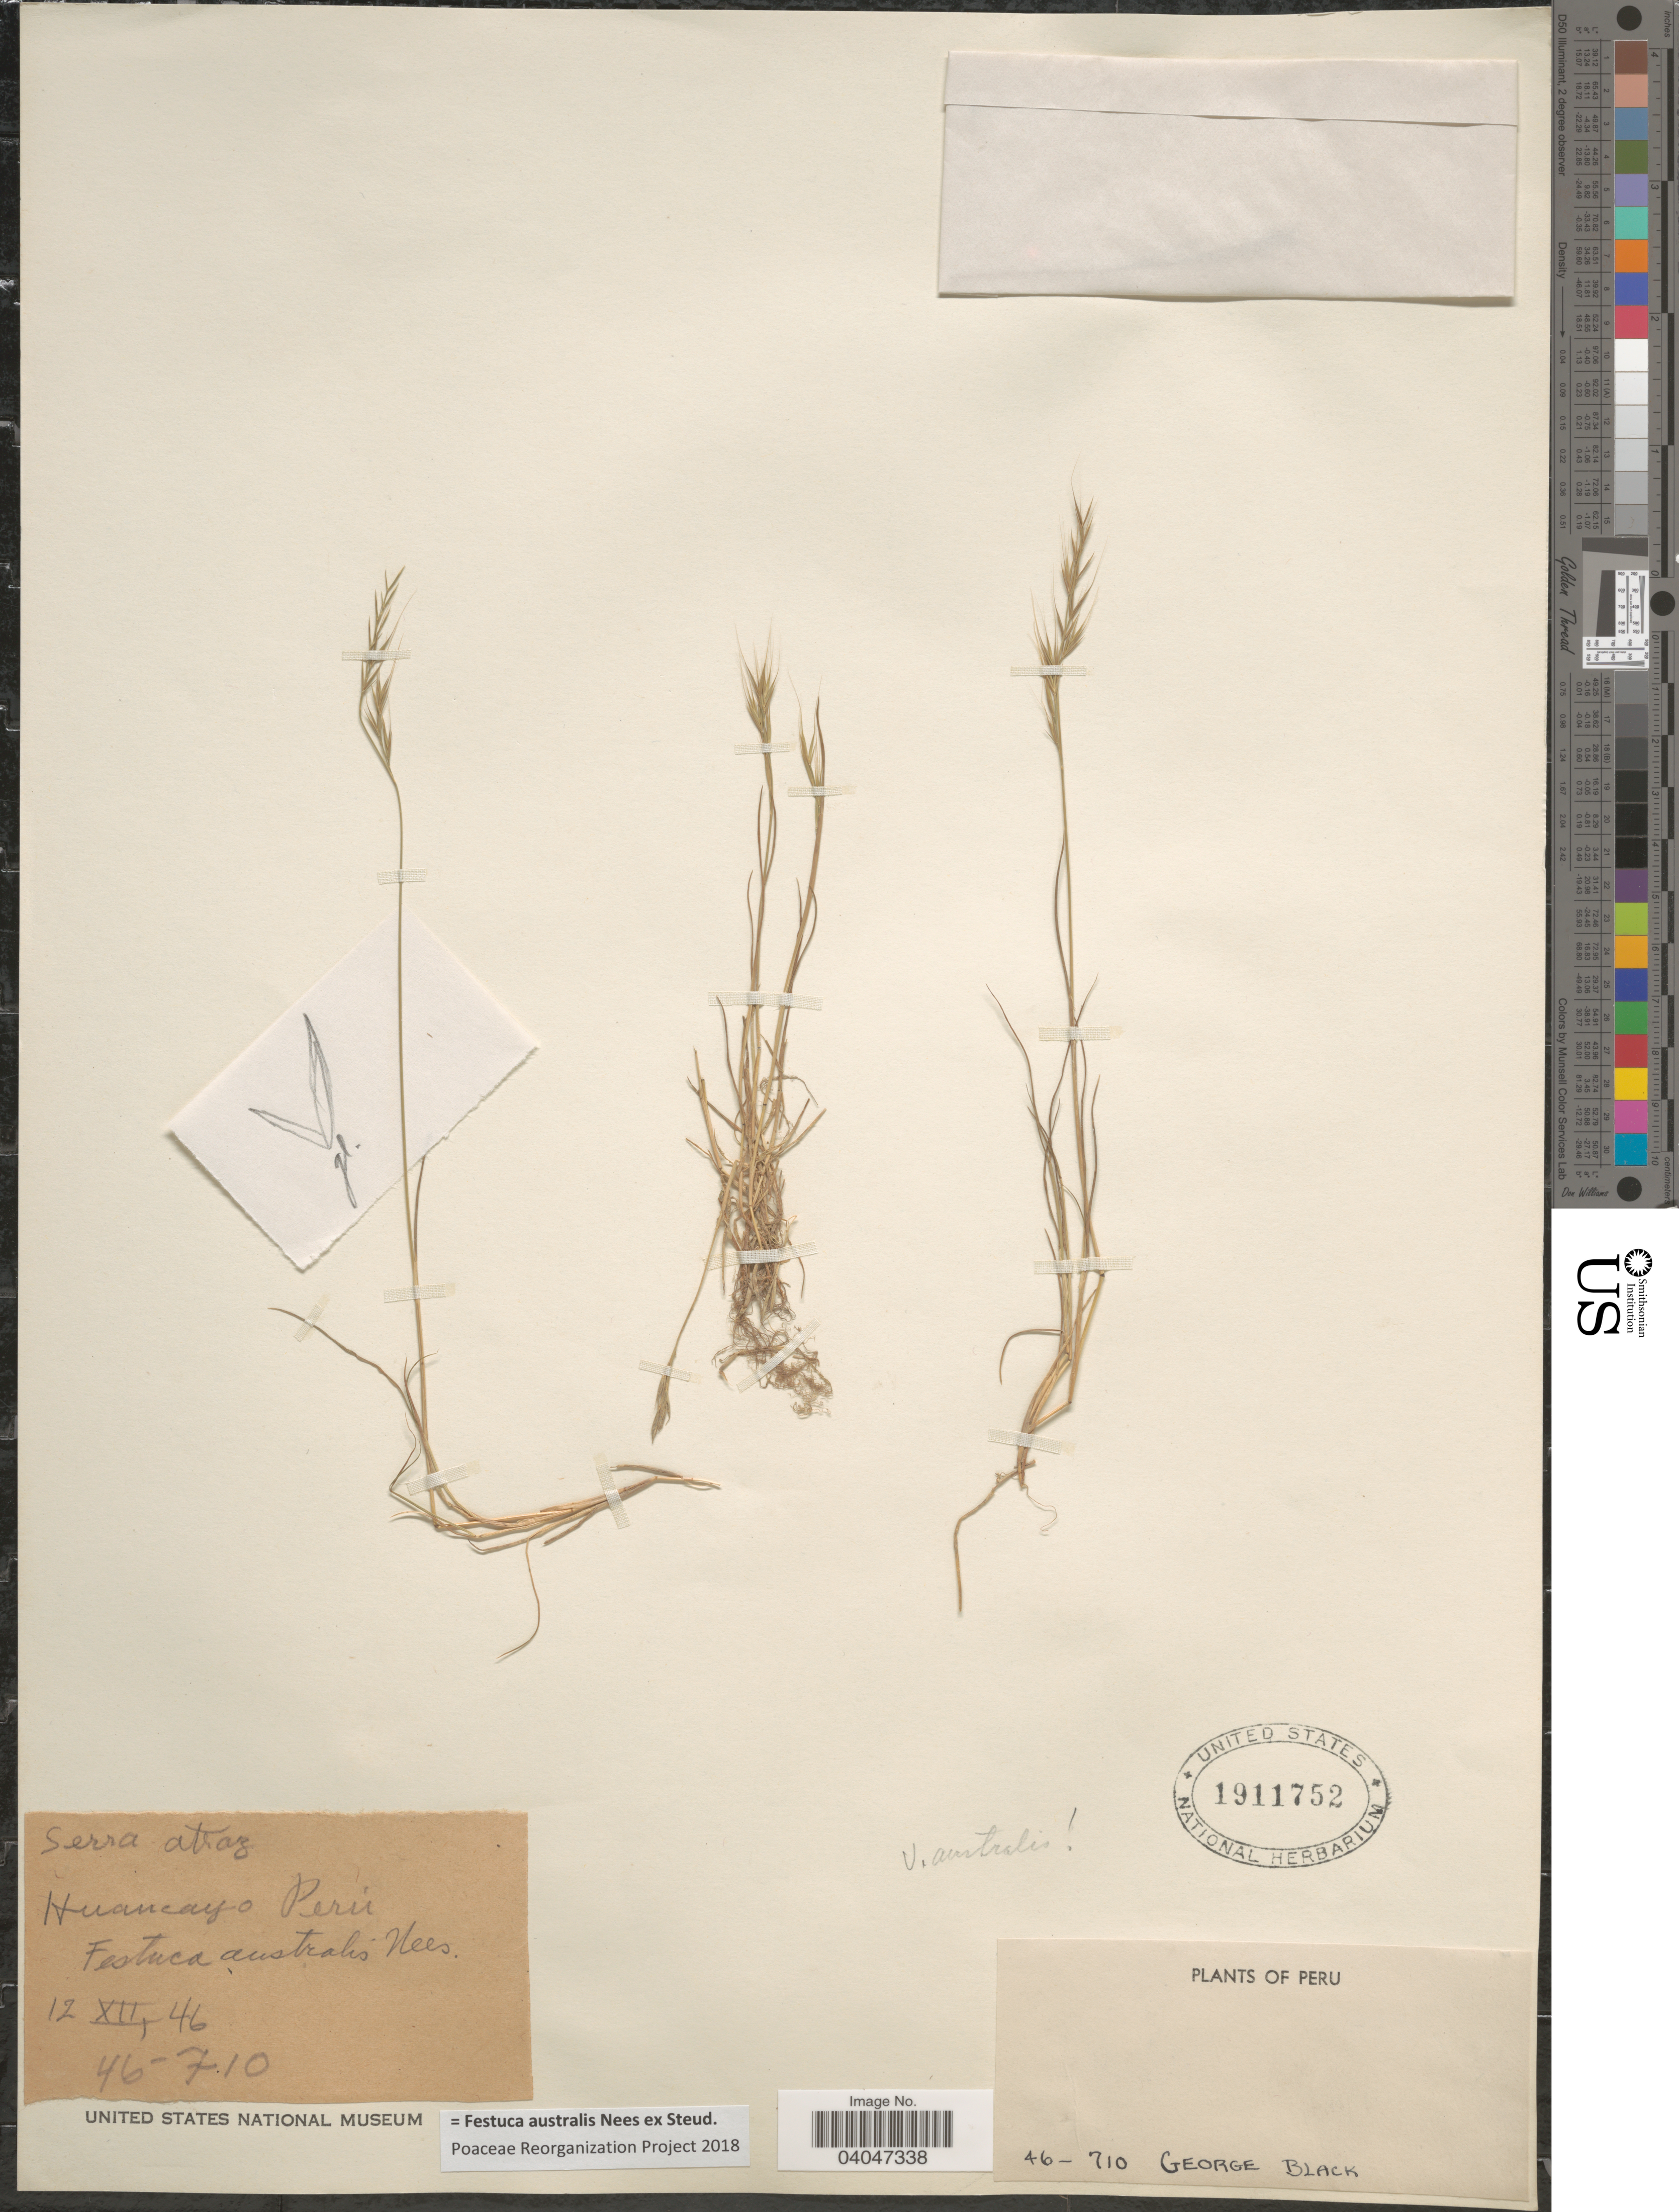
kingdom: Plantae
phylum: Tracheophyta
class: Liliopsida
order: Poales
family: Poaceae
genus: Festuca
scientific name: Festuca australis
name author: Nees ex Steud.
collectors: G. A. Black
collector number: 46-710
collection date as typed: Transcribed d/m/y: 12/12/46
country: Peru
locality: Huancayo.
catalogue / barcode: US 1911752